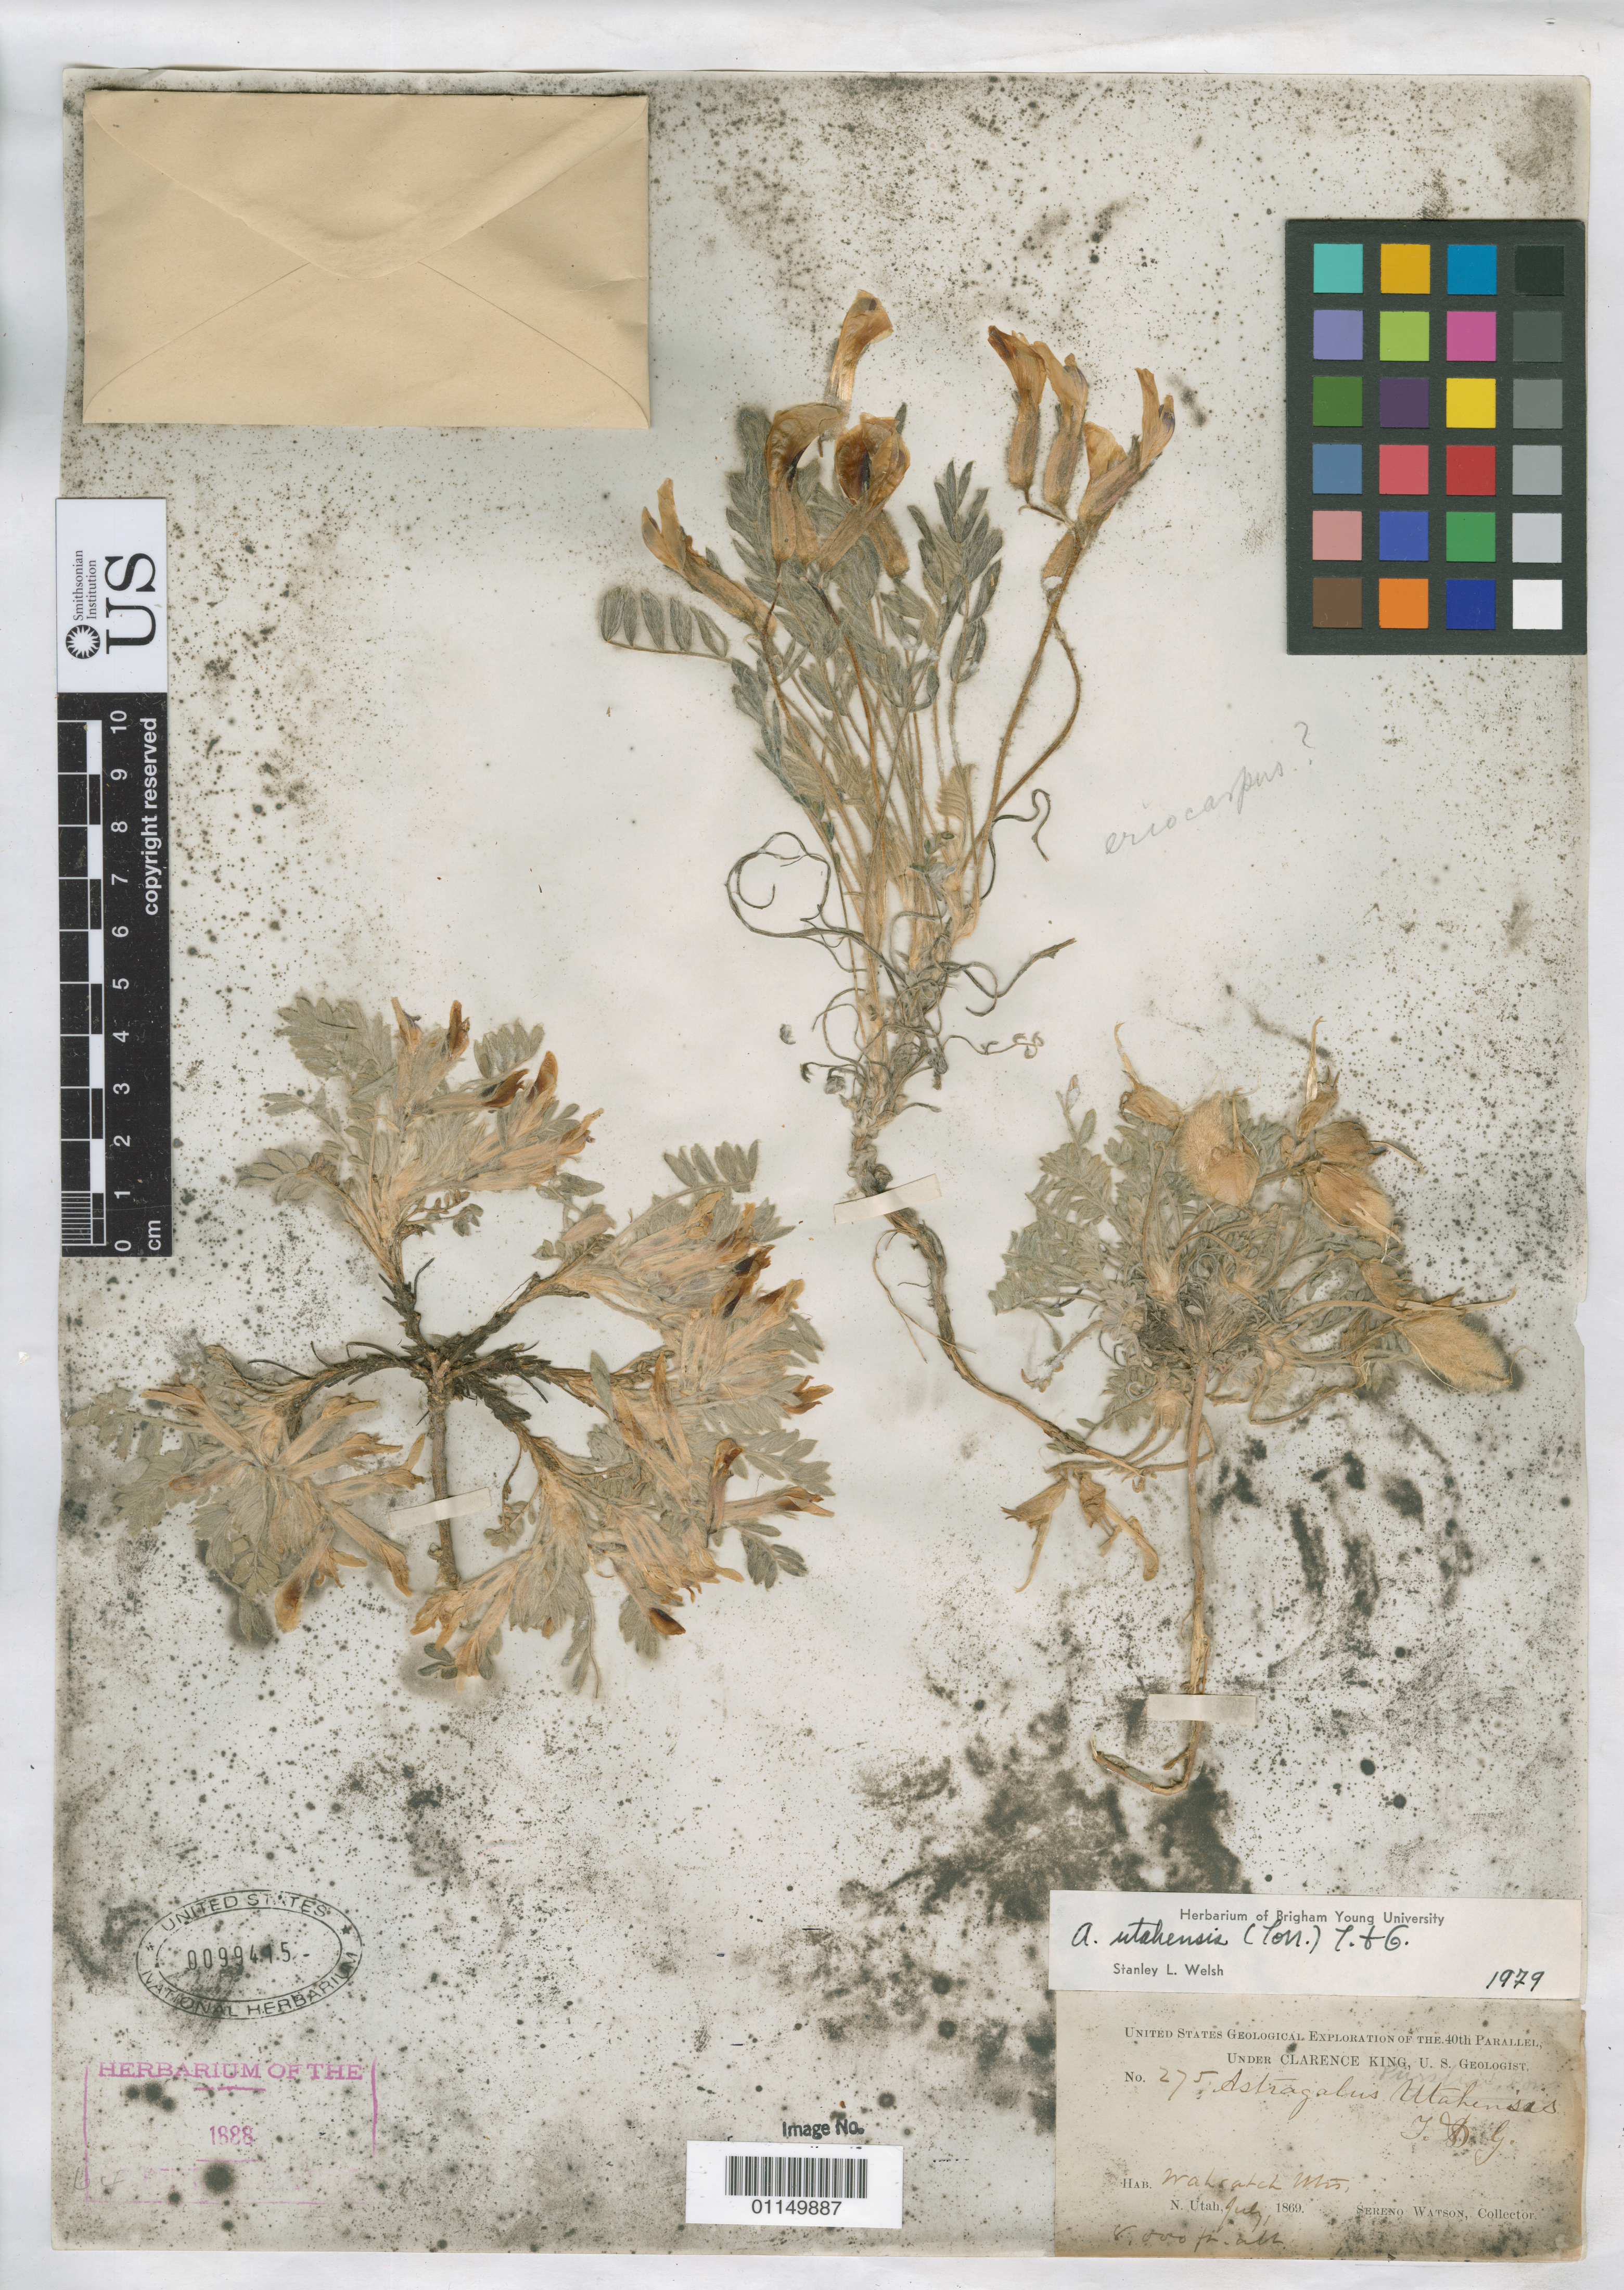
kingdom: Plantae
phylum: Tracheophyta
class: Magnoliopsida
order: Fabales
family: Fabaceae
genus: Astragalus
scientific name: Astragalus utahensis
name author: (Torr.) Torr. & A. Gray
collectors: S. Watson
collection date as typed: Jul 1869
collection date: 1869-07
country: United States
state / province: Utah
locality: Wahsatch Mts., N. Utah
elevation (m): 2438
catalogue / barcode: US 99415